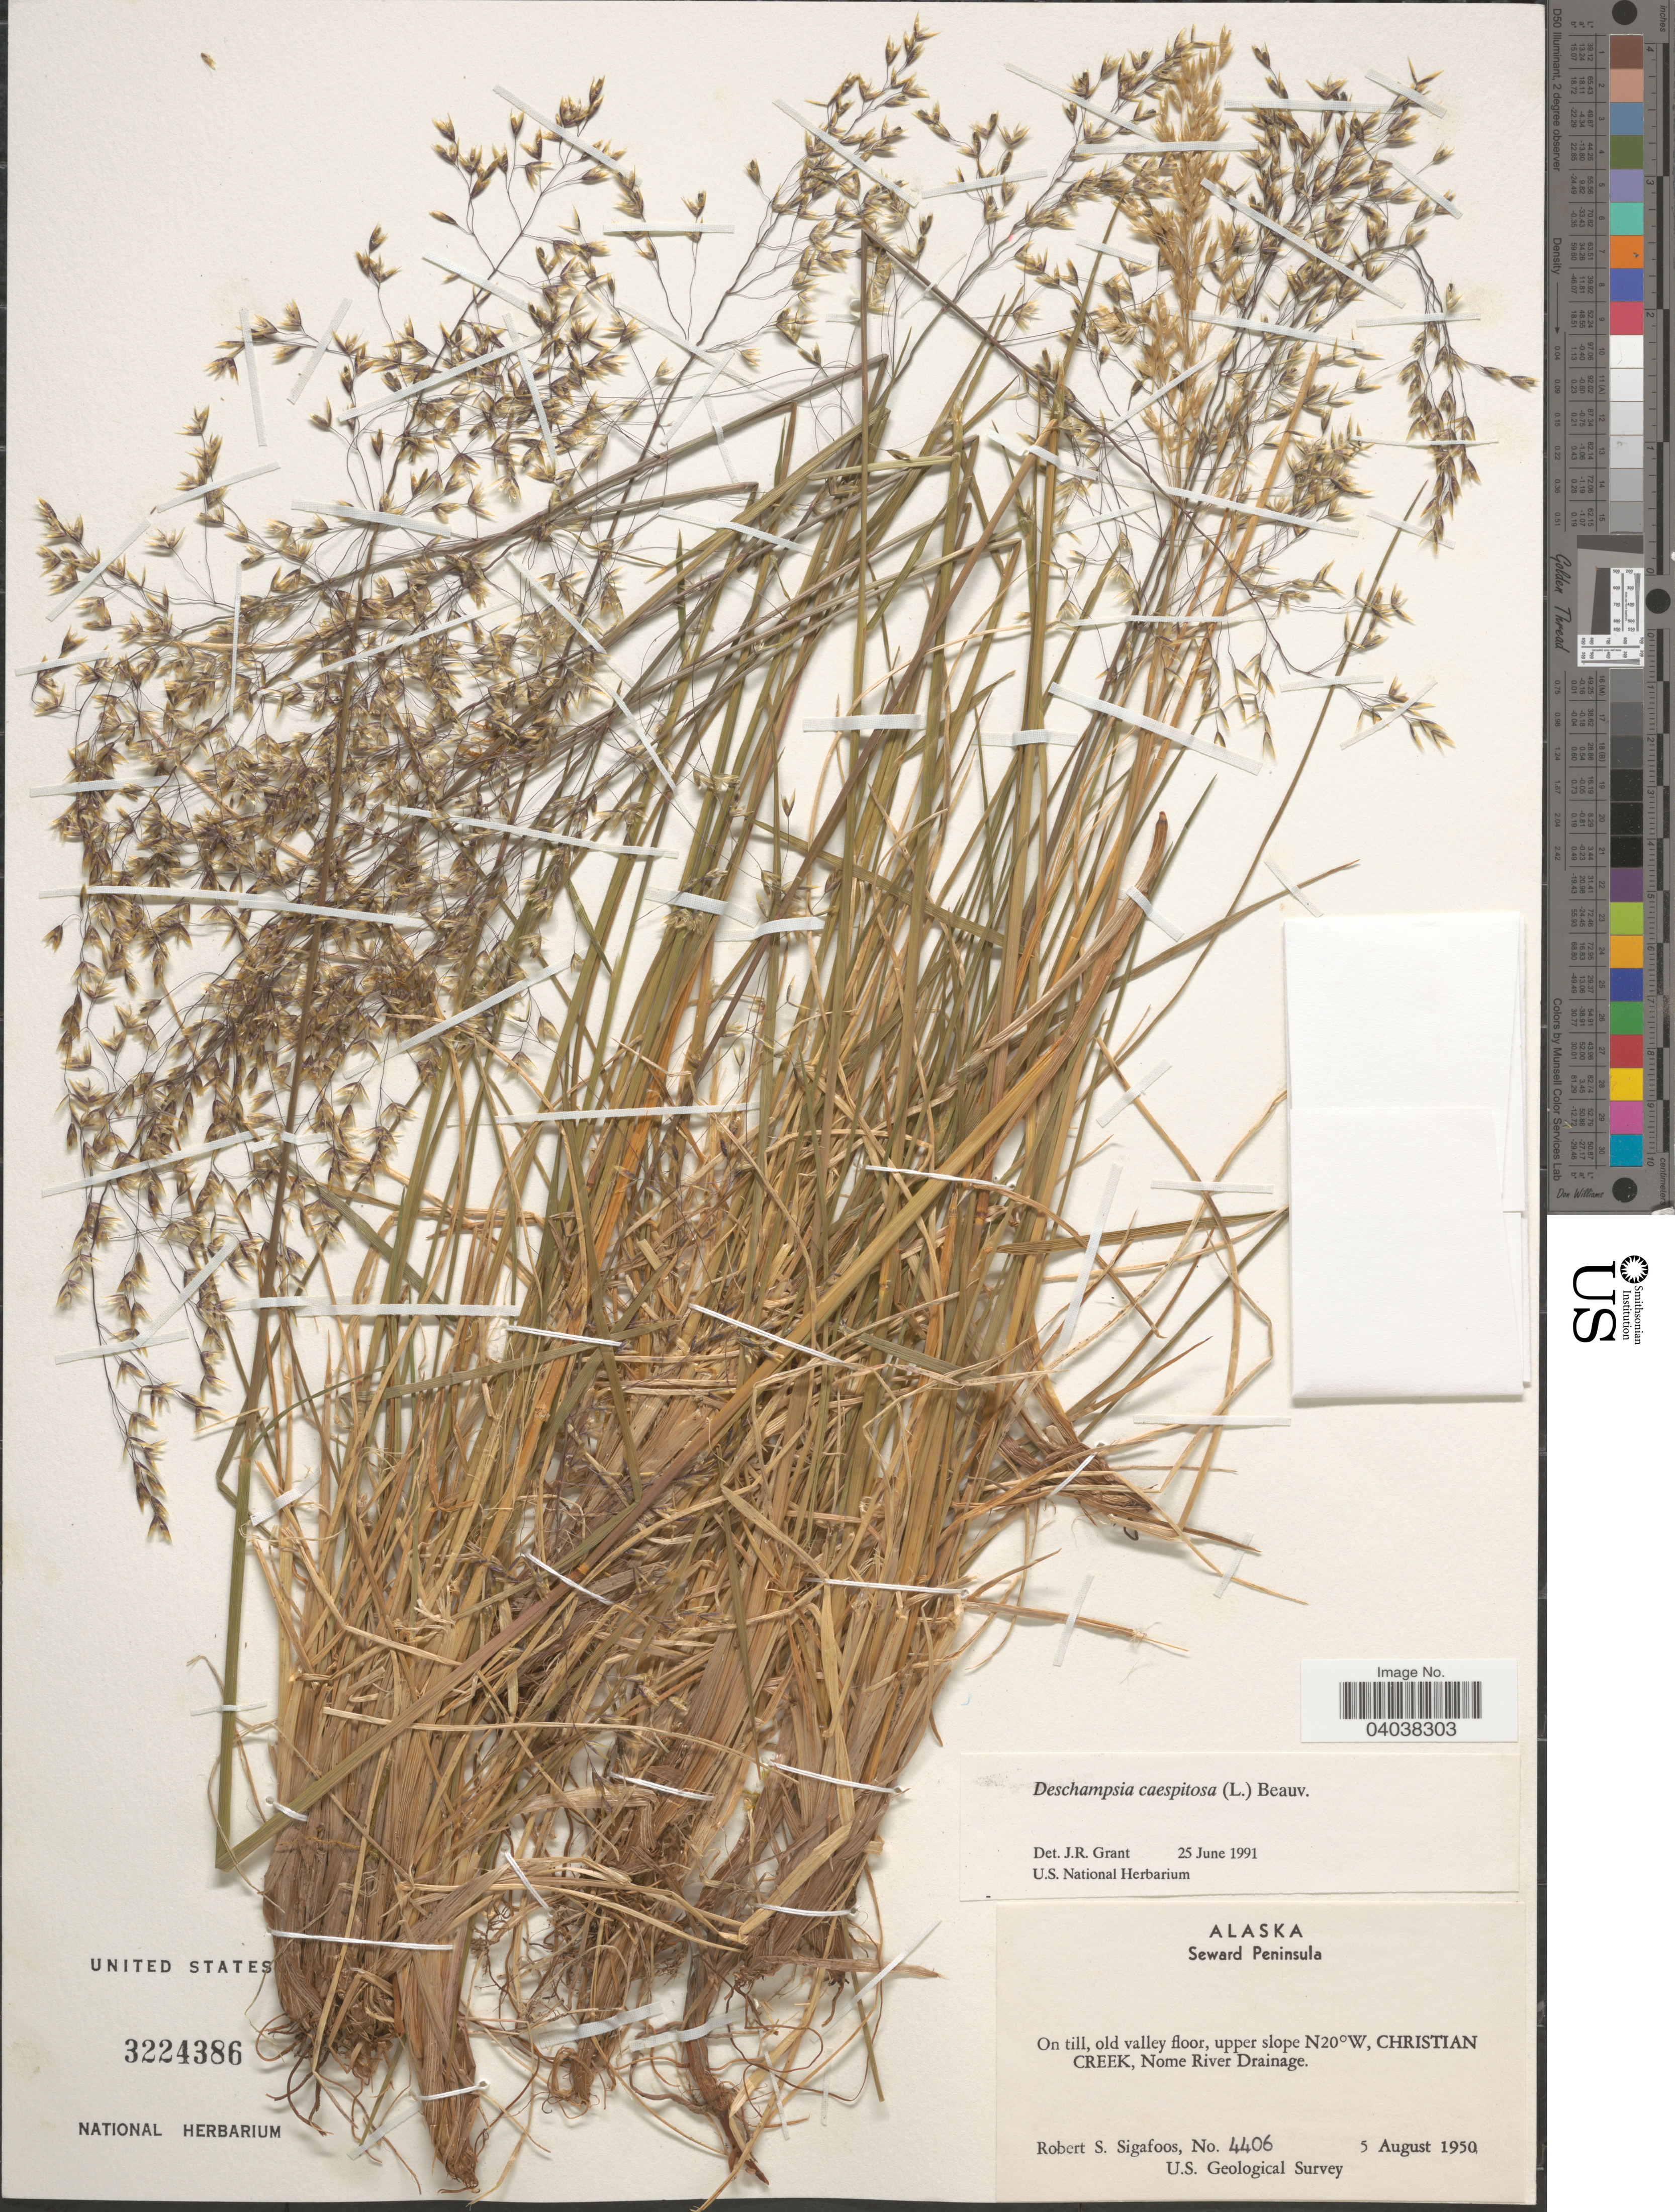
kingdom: Plantae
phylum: Tracheophyta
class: Liliopsida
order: Poales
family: Poaceae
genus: Deschampsia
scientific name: Deschampsia cespitosa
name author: (L.) P. Beauv.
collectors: R. Sigafoos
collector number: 4406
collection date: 1950-08-05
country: United States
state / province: Alaska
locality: Seward Peninsula. On till, old valley floor, upper slope, Christian Creek, Nome River Drainage.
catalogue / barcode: US 3224386